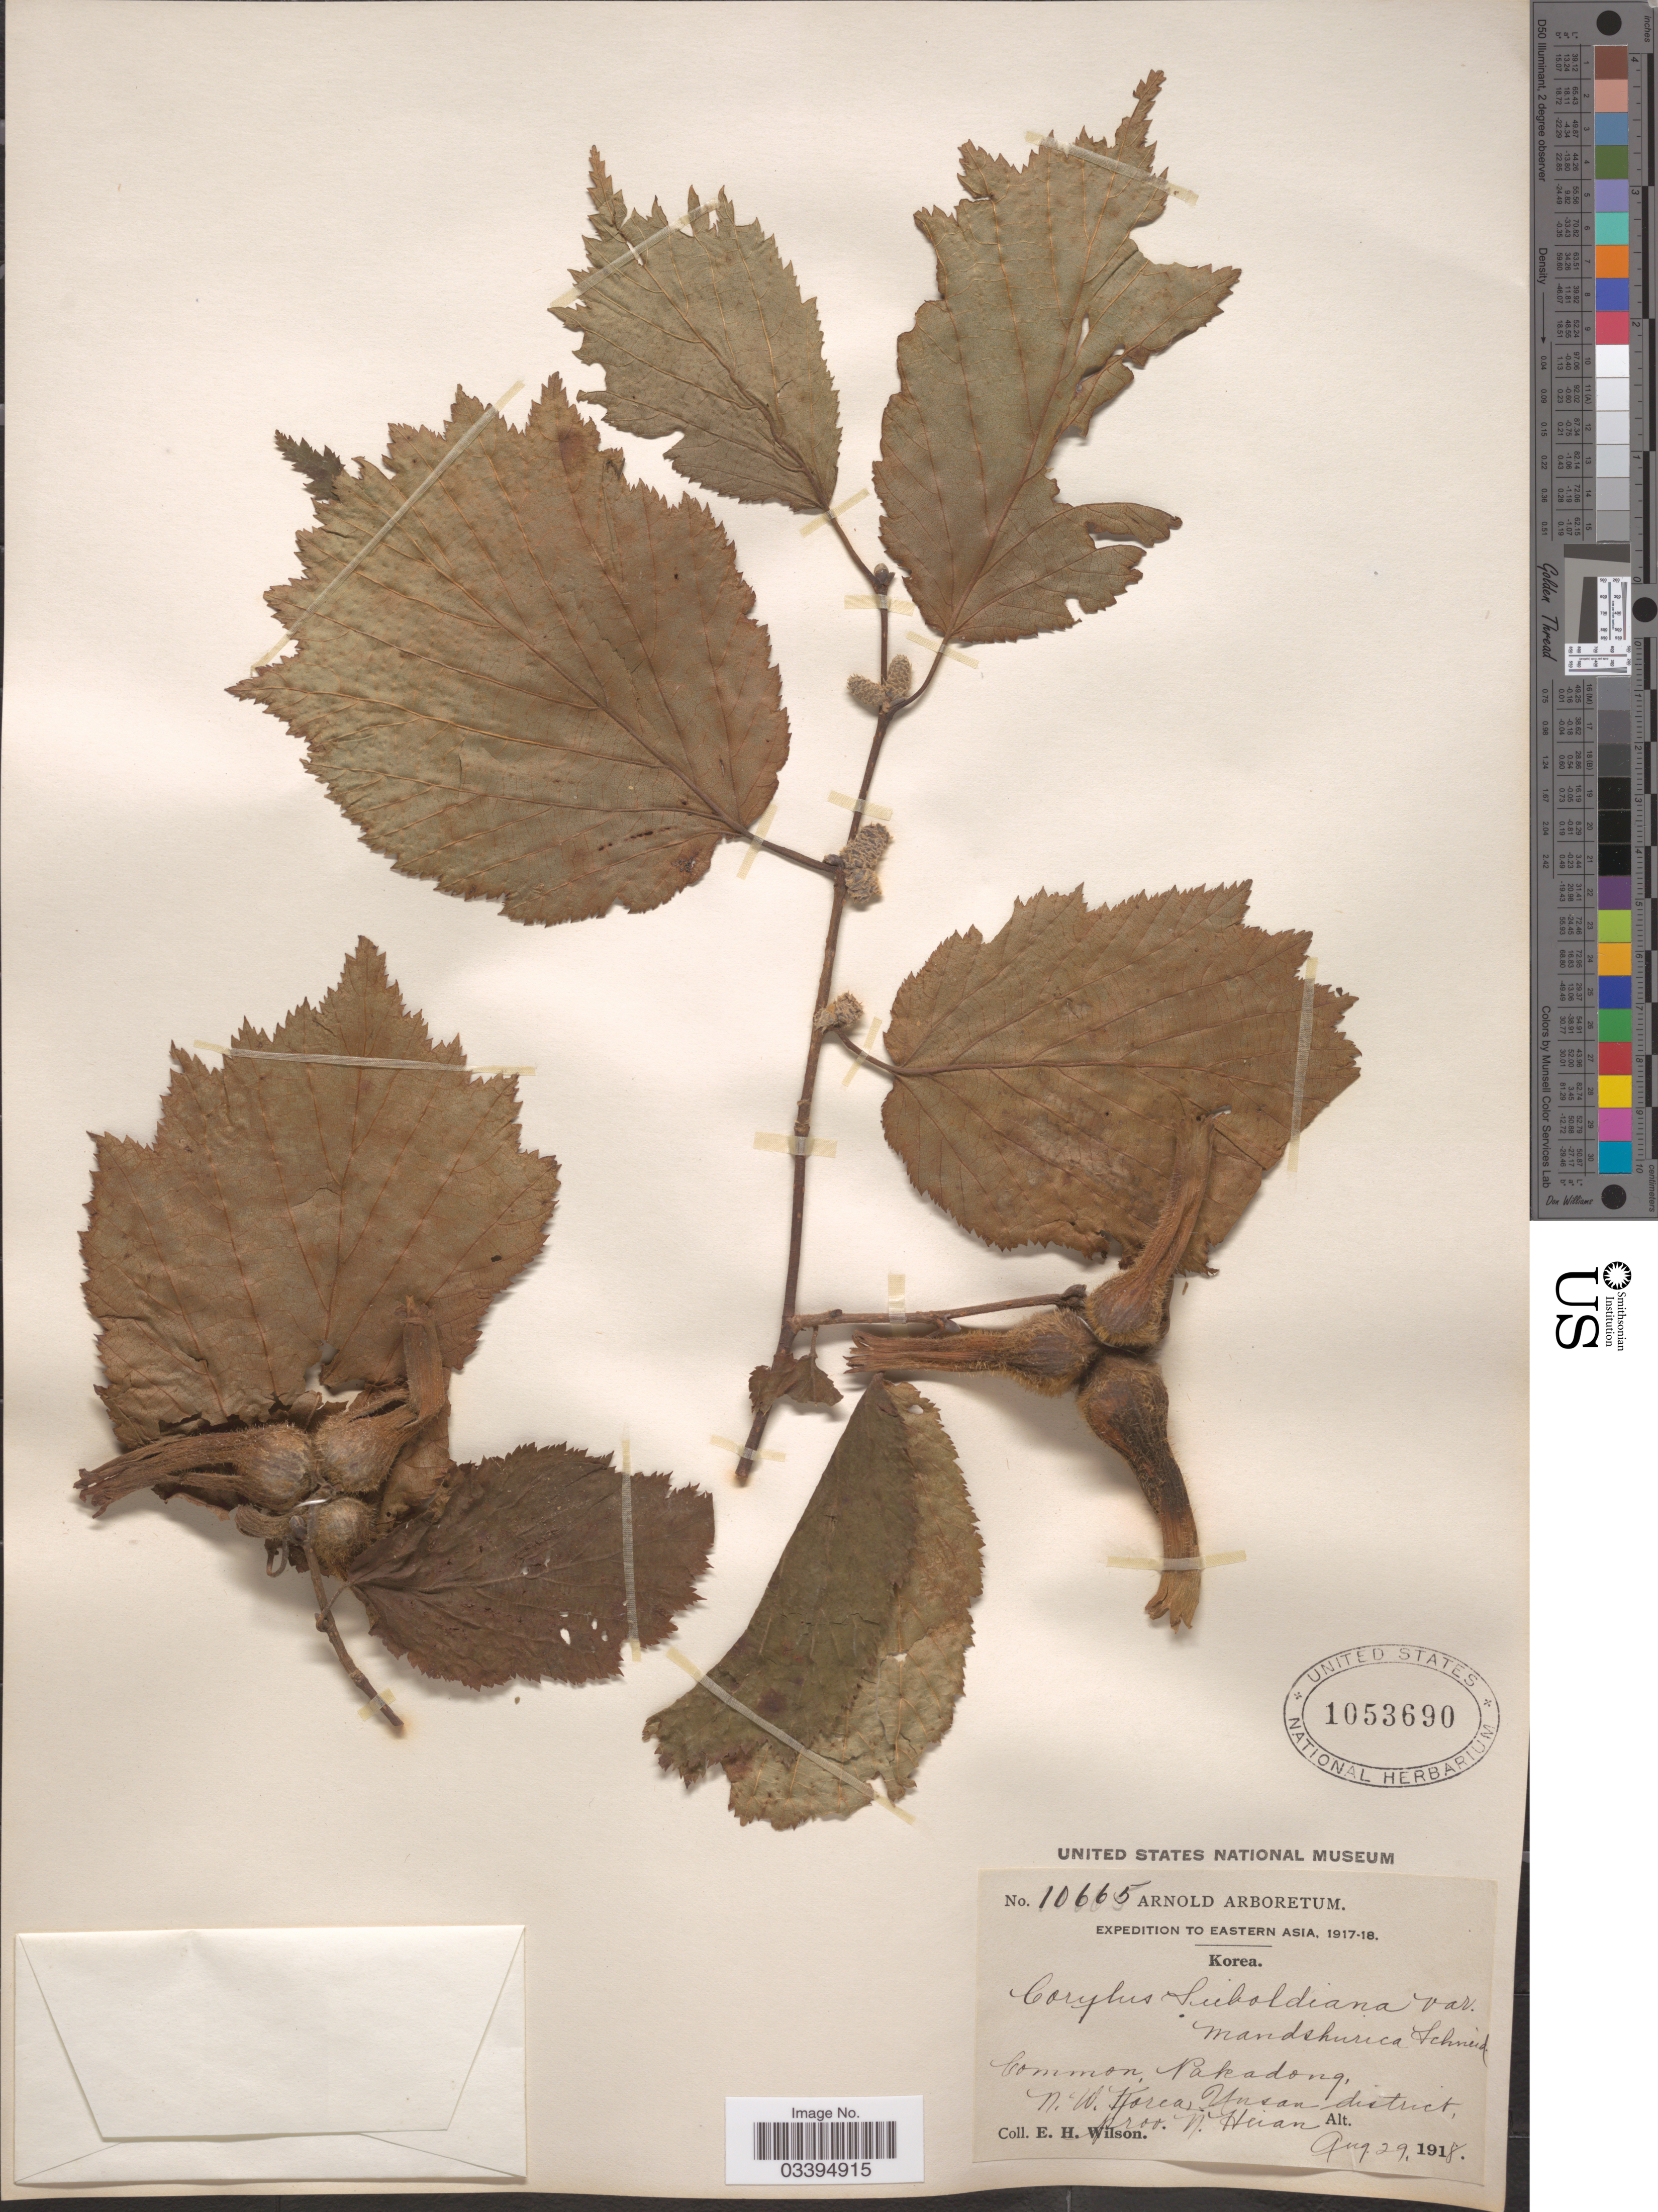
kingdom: Plantae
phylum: Tracheophyta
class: Magnoliopsida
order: Fagales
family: Betulaceae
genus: Corylus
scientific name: Corylus sieboldiana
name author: Blume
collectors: E. Wilson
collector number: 10665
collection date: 1918-08-29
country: North Korea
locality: Eastern Asia. Pakadong, N. W. Korea, Unsan-district, Prov. N. Heian.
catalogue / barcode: US 1053690